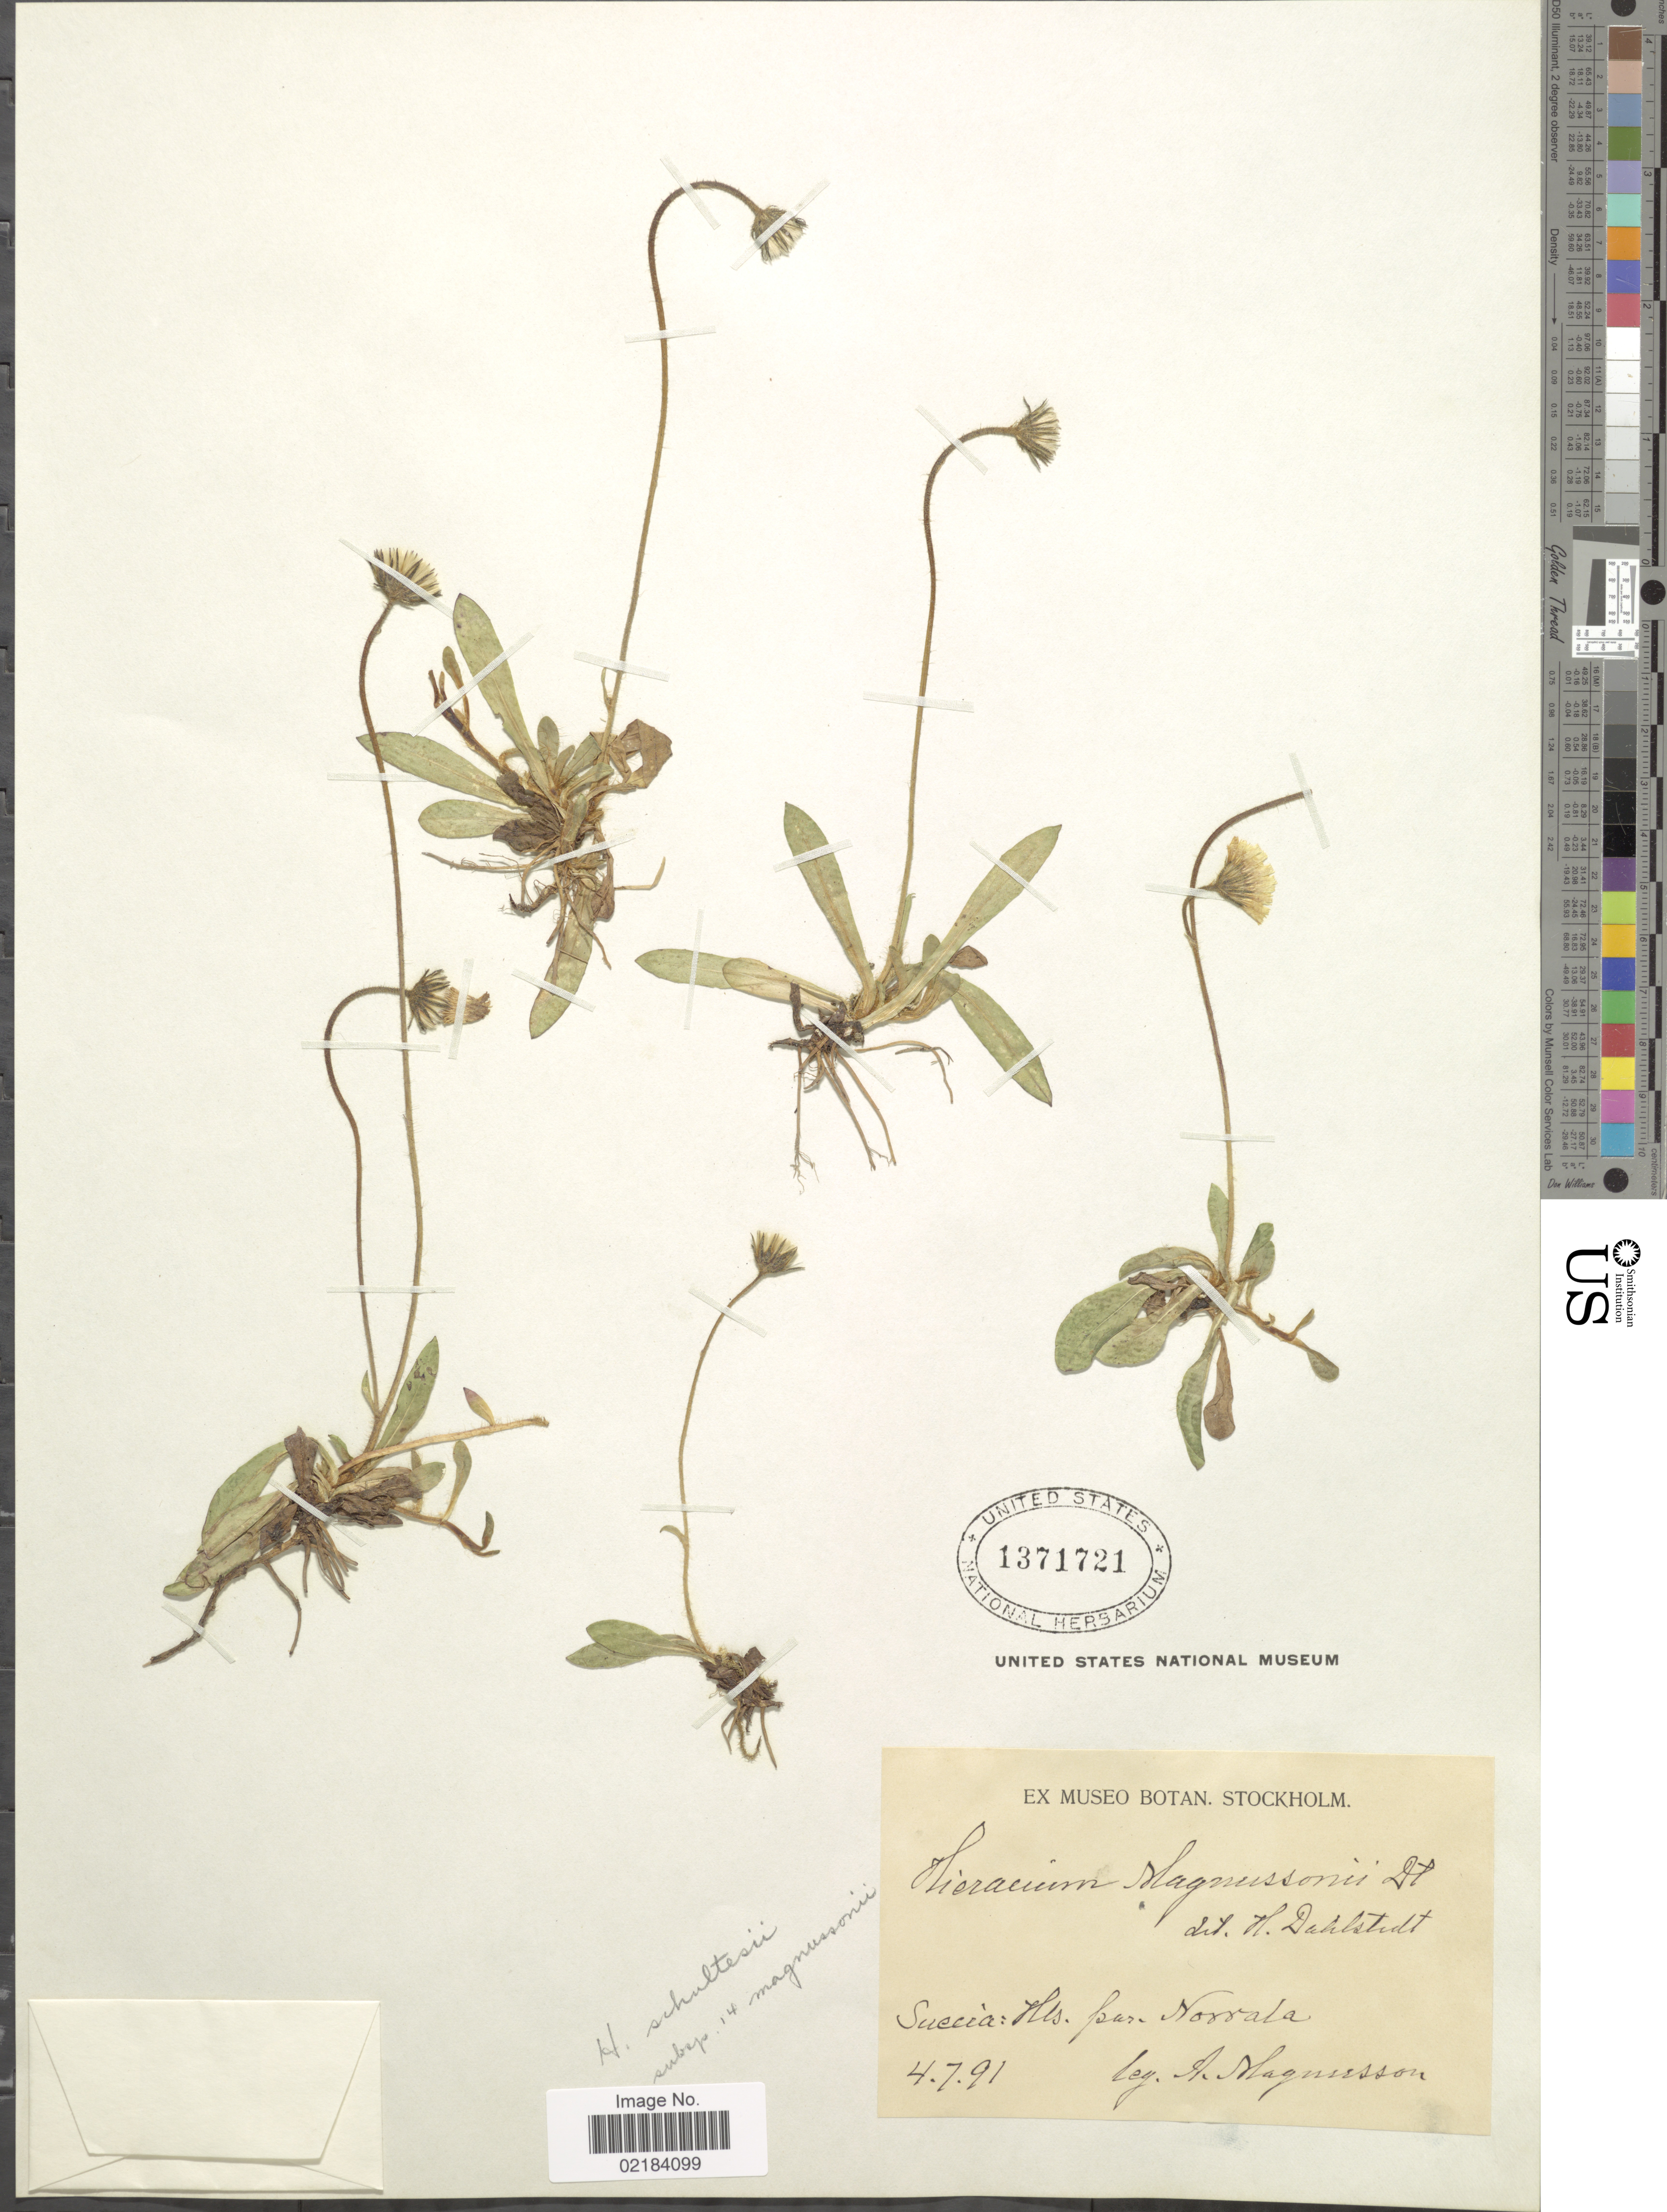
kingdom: Plantae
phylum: Tracheophyta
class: Magnoliopsida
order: Asterales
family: Asteraceae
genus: Pilosella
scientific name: Pilosella schultesii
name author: (F.W. Schultz) F.W. Schultz & Sch. Bip.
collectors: A. Magnusson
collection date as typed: Transcribed d/m/y: 4/7/91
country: Sweden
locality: Mts par Norrala.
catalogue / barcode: US 1371721